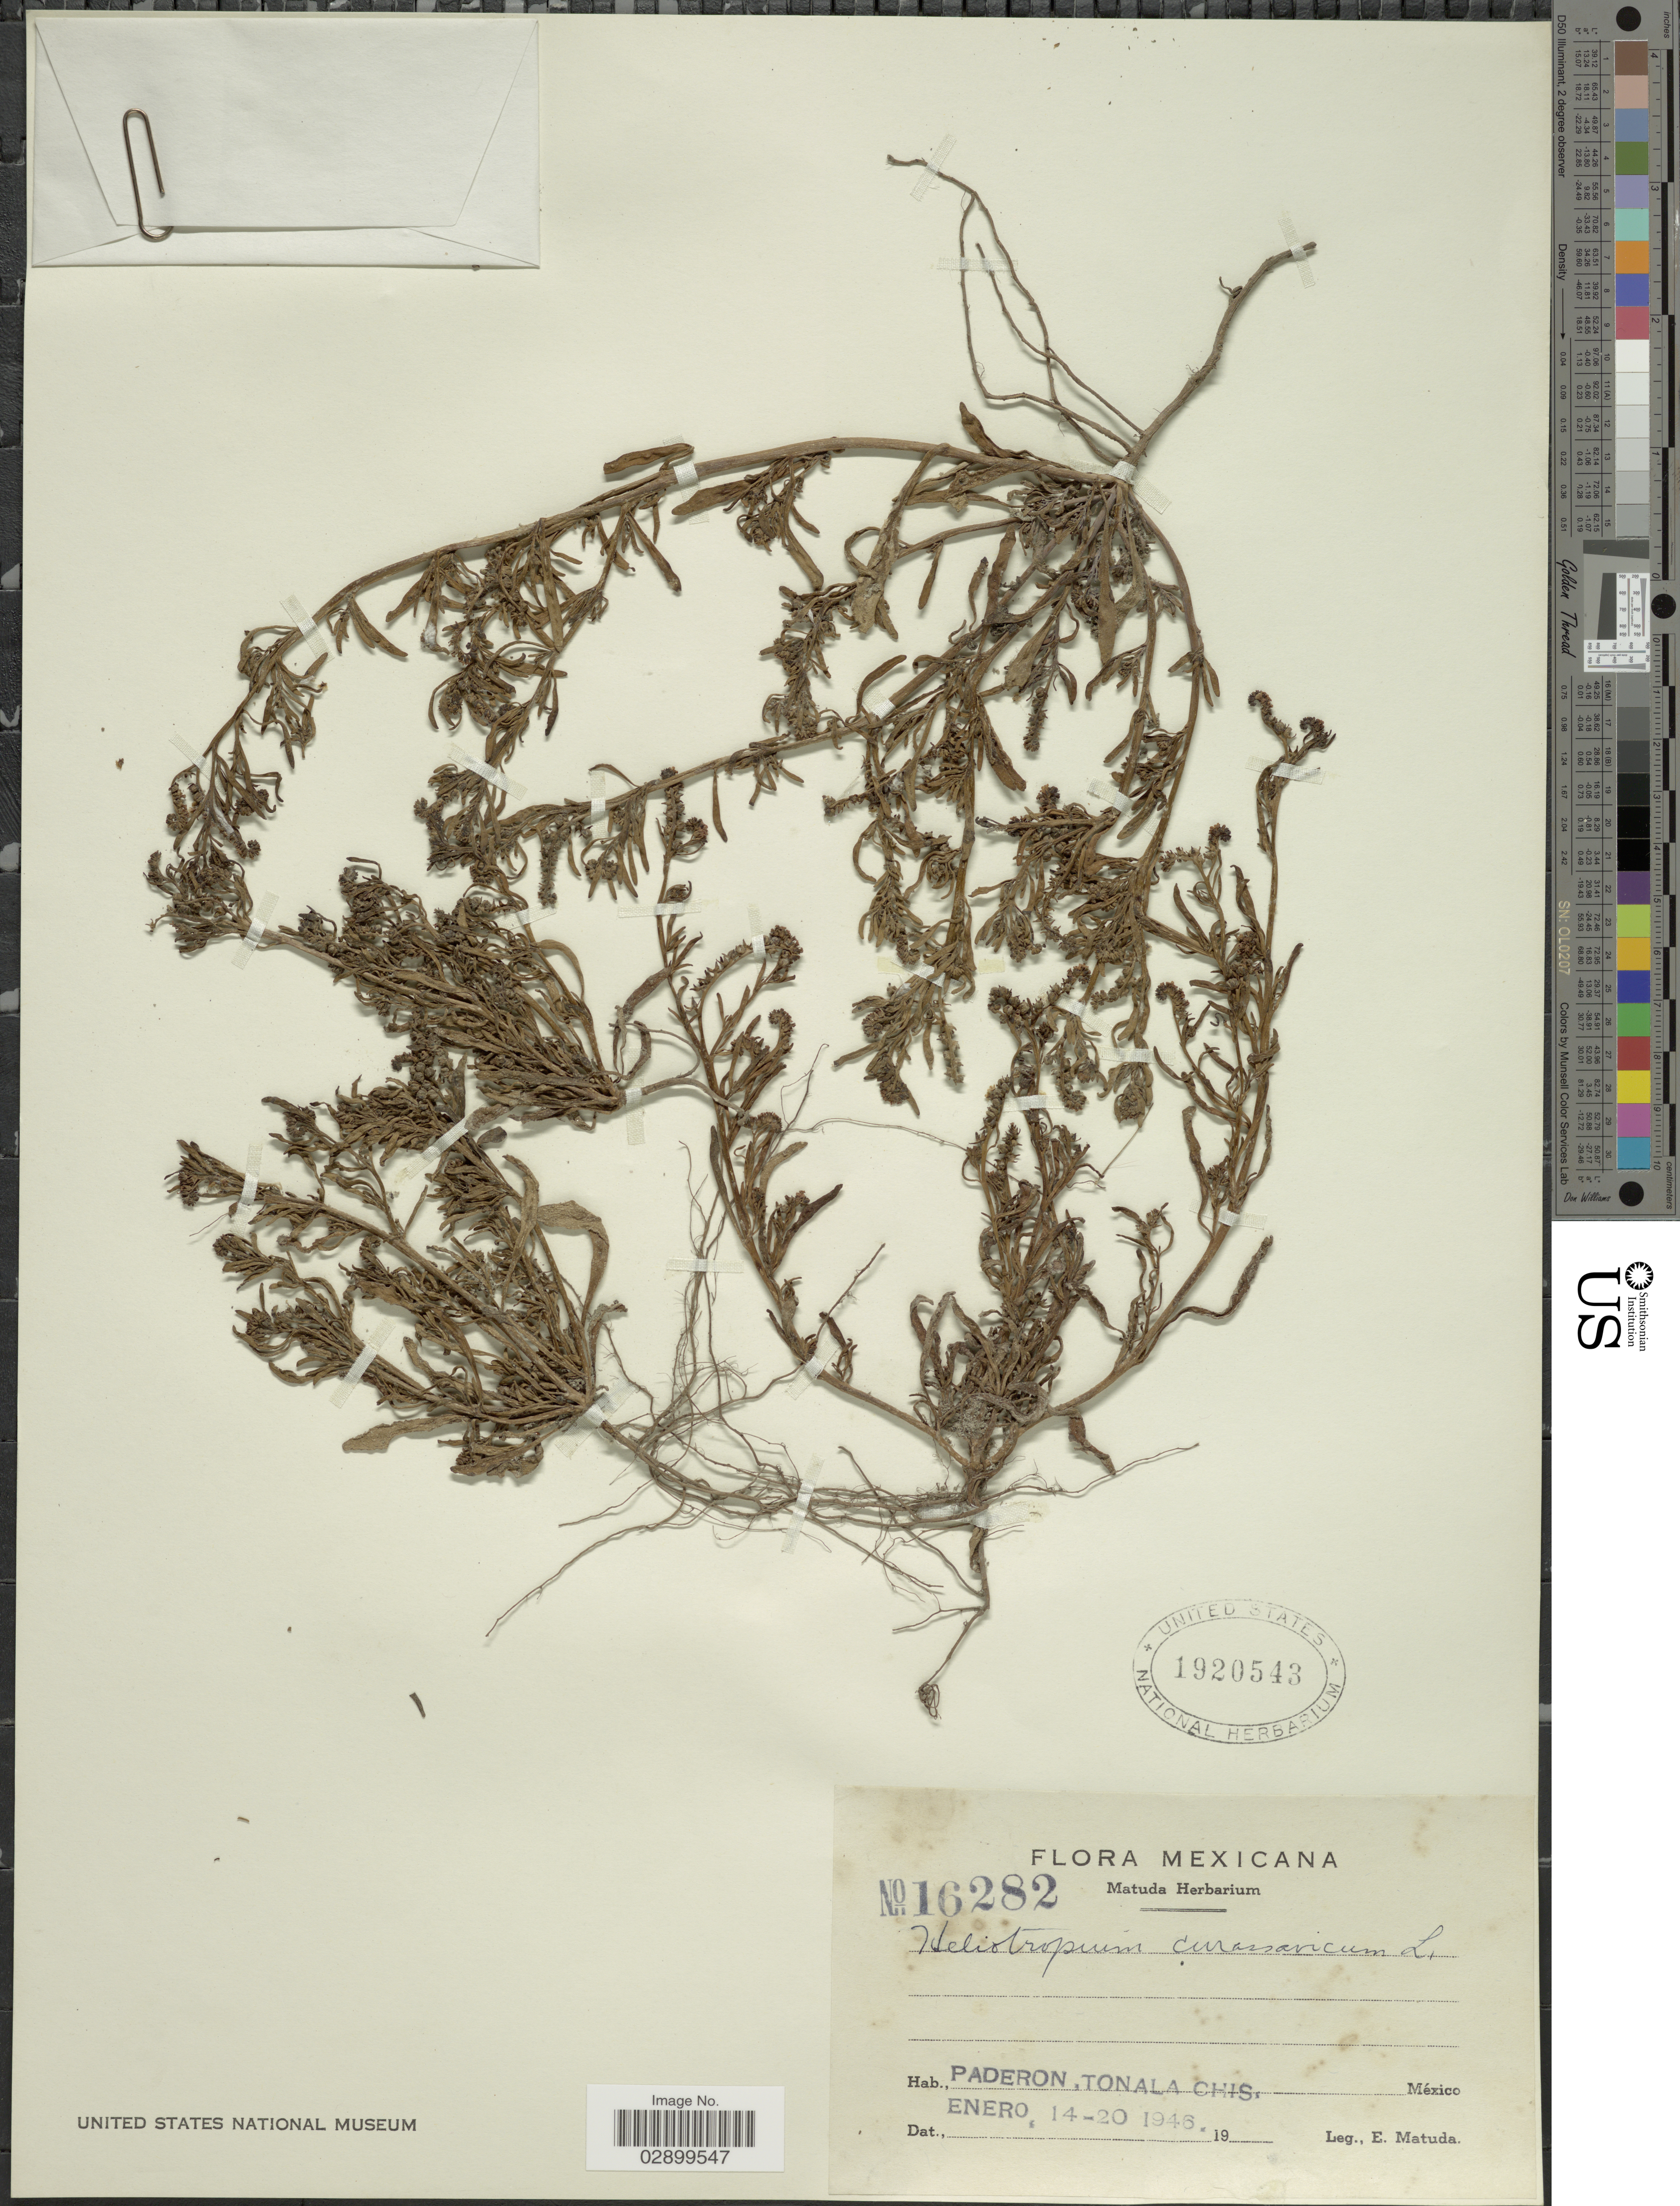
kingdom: Plantae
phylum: Tracheophyta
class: Magnoliopsida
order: Boraginales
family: Heliotropiaceae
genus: Heliotropium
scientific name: Heliotropium curassavicum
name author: L.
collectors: E. Matuda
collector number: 16282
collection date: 1946-01-14/1946-01-20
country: Mexico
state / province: Chiapas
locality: Paderon, Tonala.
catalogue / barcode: US 1920543